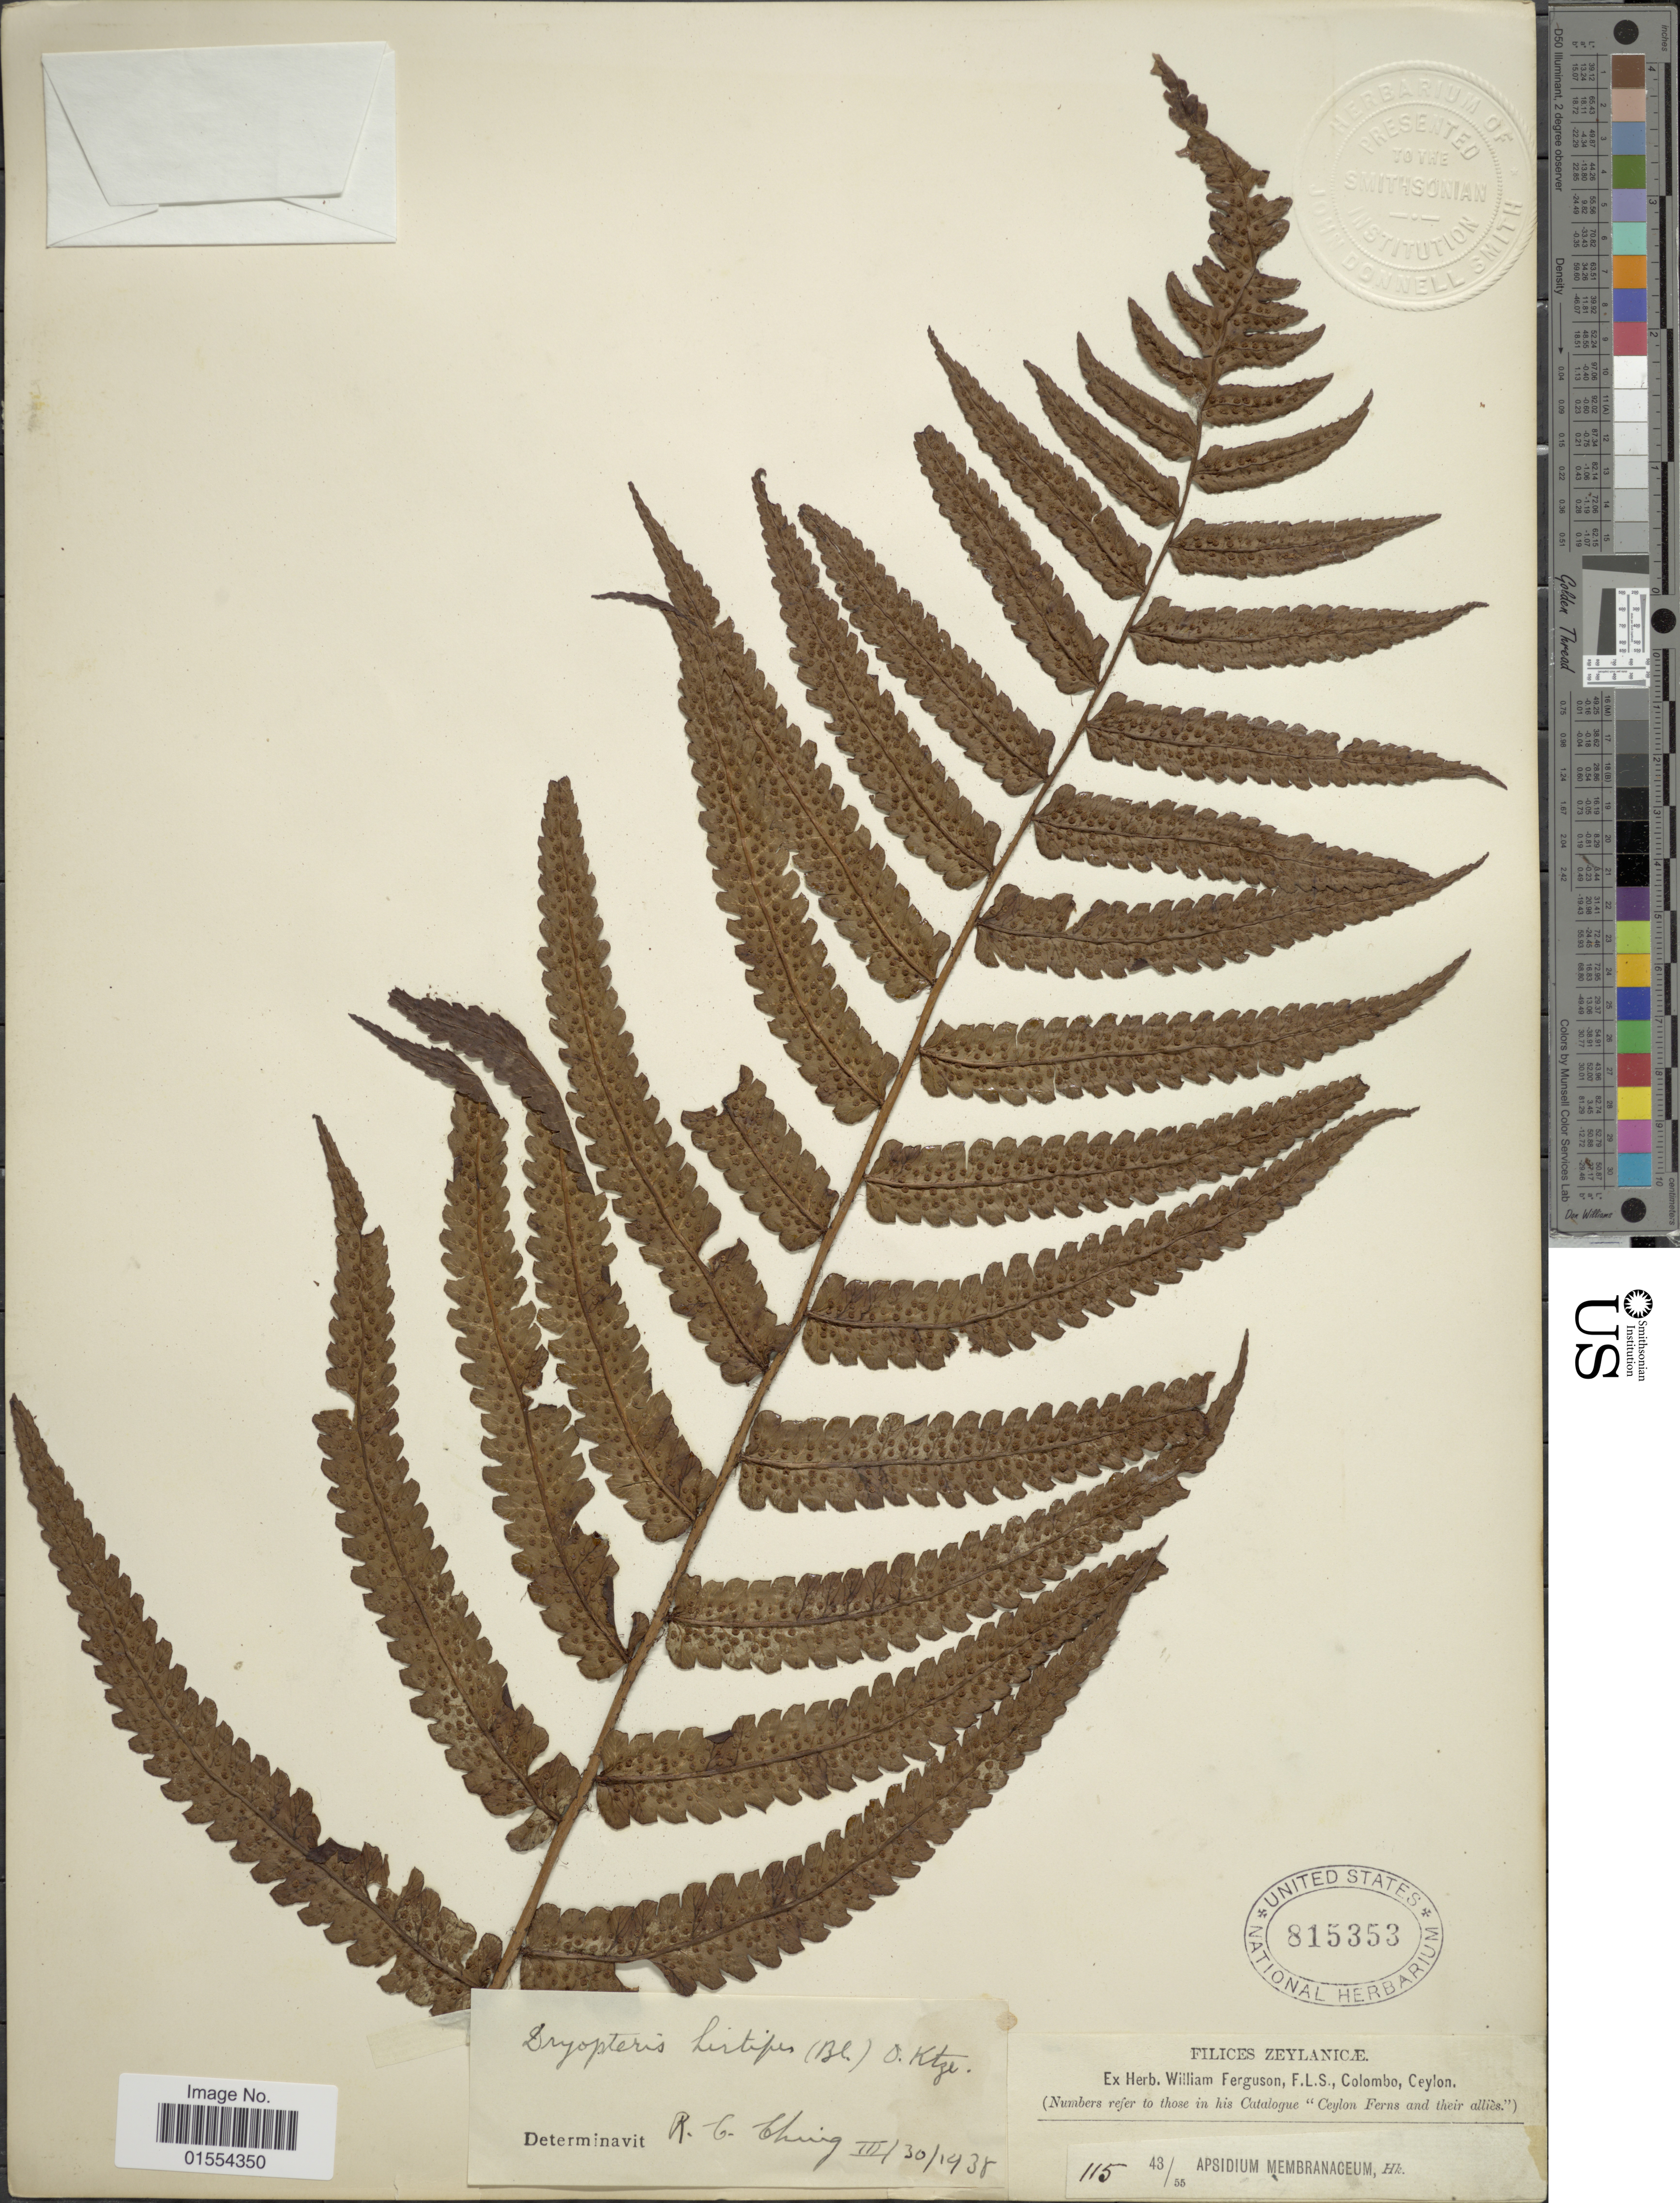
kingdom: Plantae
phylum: Tracheophyta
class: Polypodiopsida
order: Polypodiales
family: Dryopteridaceae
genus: Dryopteris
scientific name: Dryopteris hirtipes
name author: (Blume) Kuntze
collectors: ex herb. W. Ferguson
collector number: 115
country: Sri Lanka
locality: Zeylanicae, Ceylon.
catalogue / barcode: US 815353